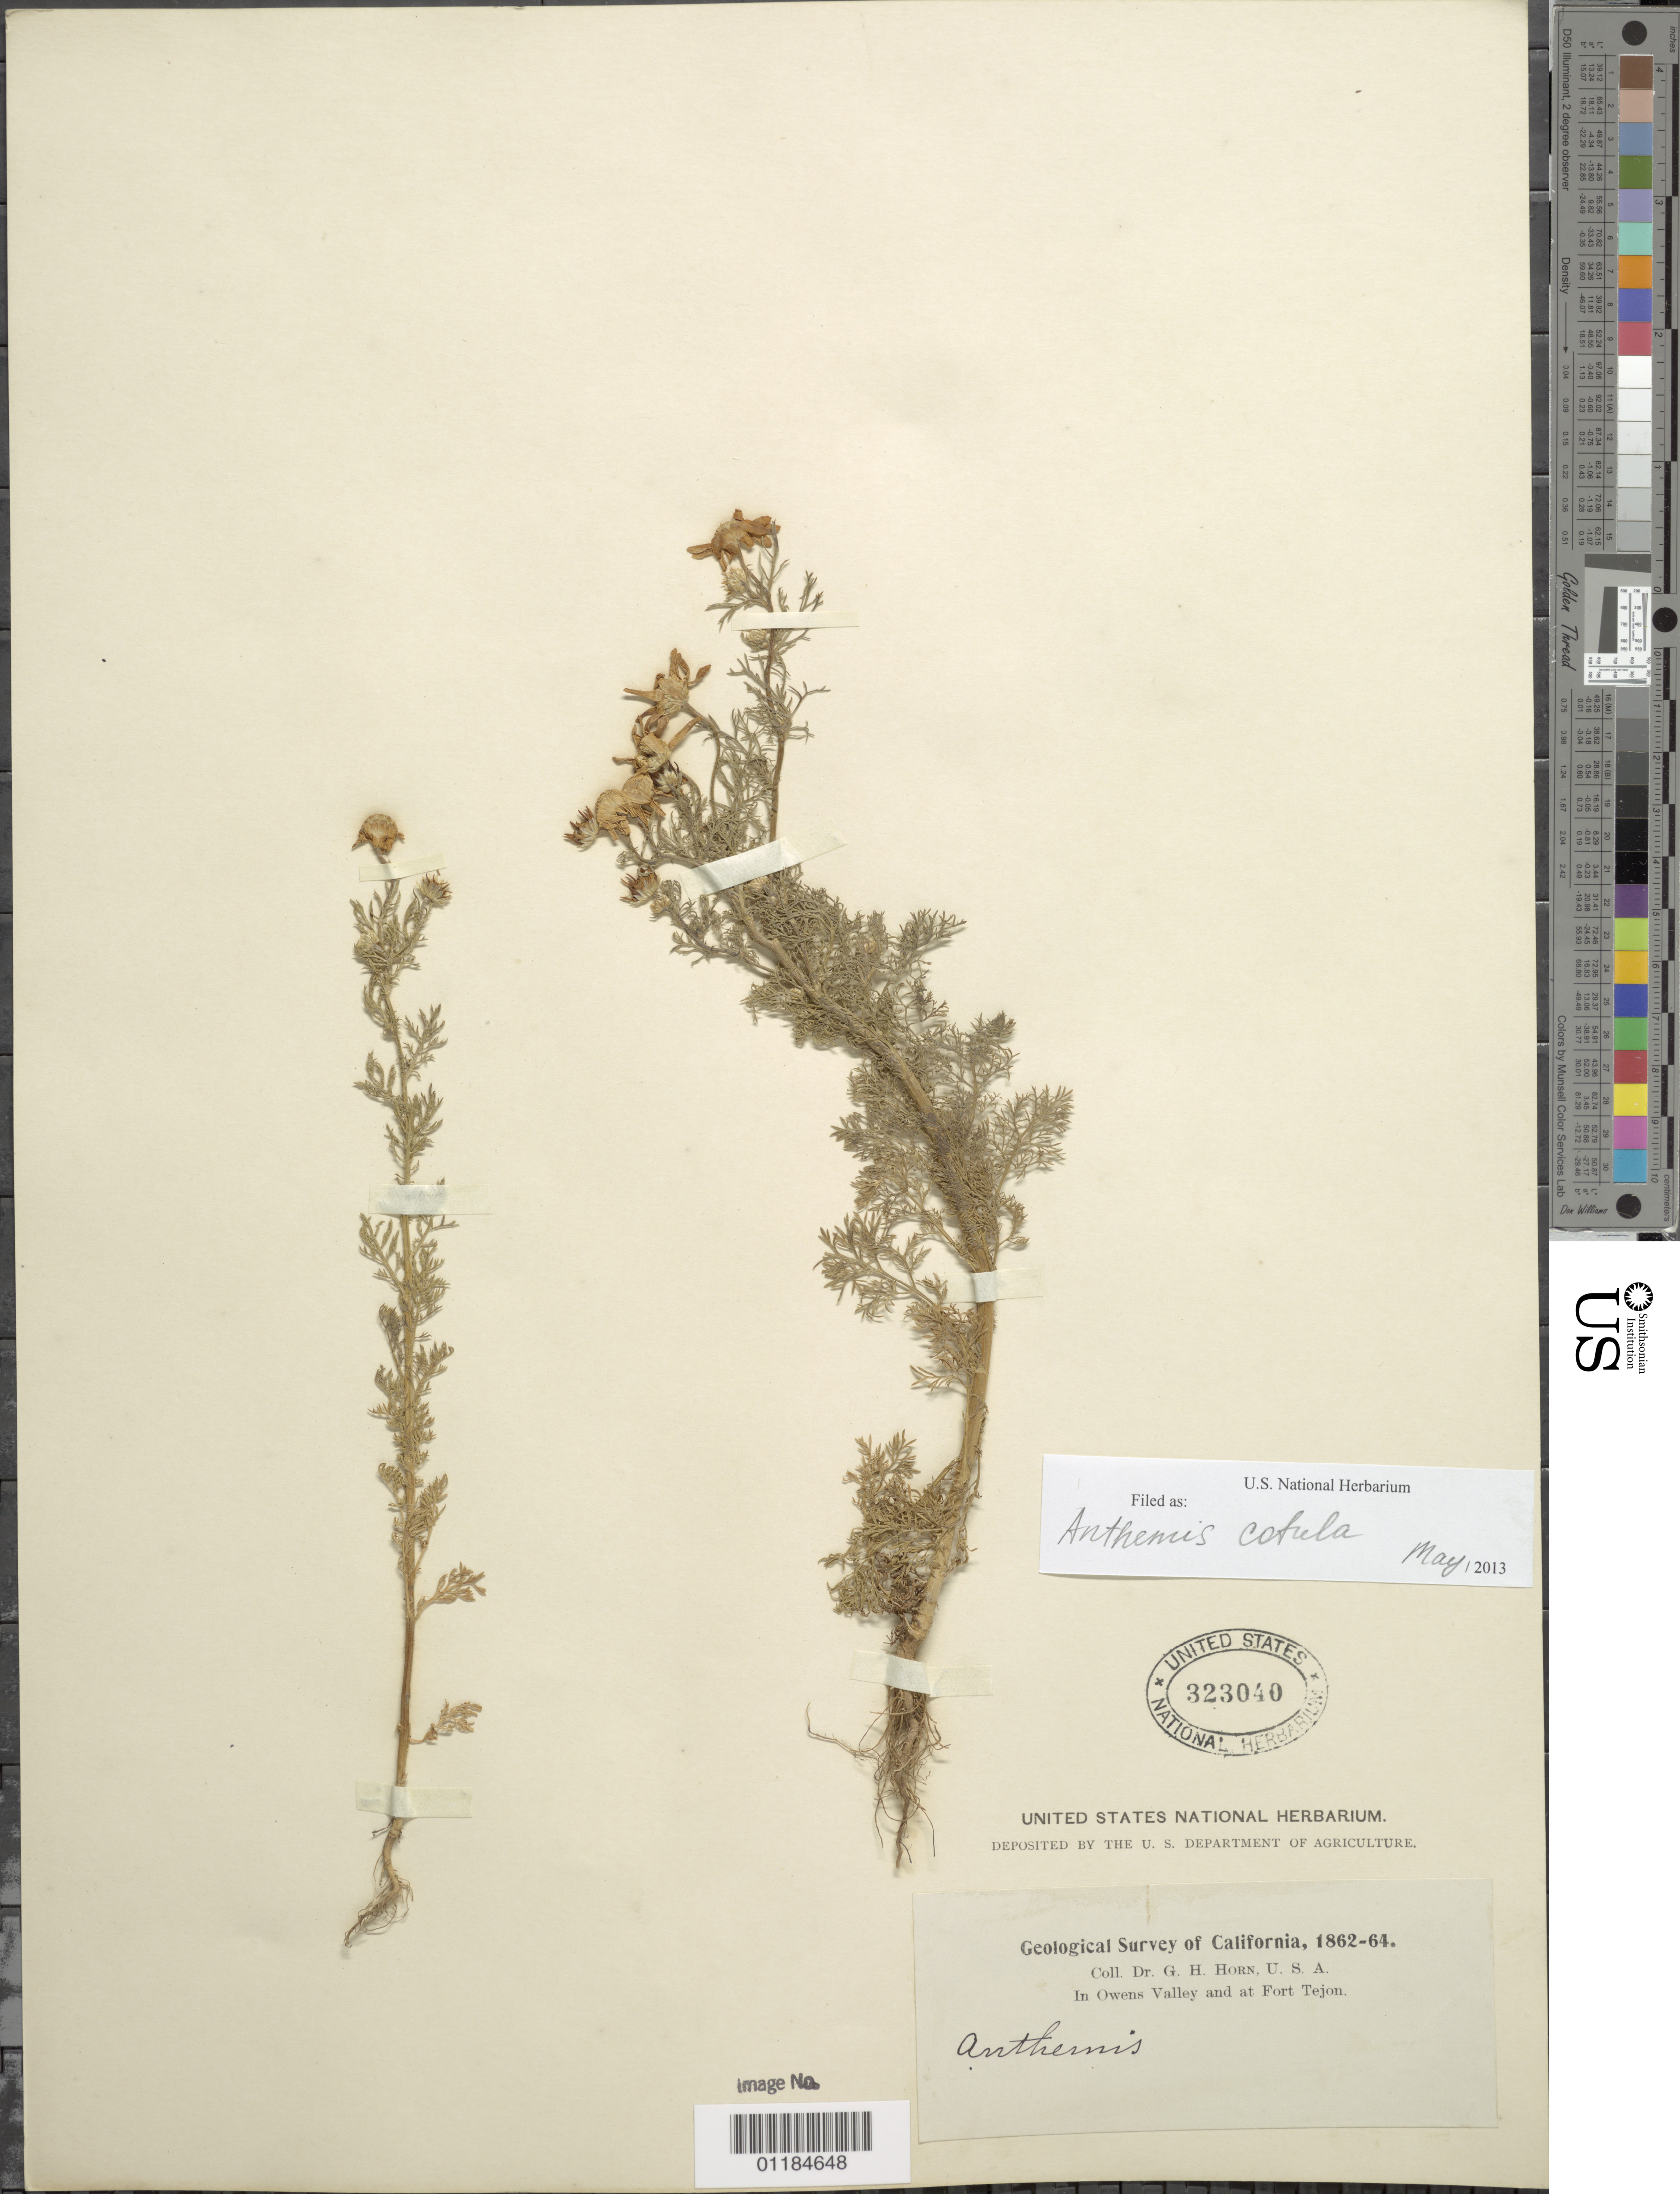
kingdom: Plantae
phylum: Tracheophyta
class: Magnoliopsida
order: Asterales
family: Asteraceae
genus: Anthemis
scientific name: Anthemis cotula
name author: L.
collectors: G. Horn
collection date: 1862/1864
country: United States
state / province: California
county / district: Kern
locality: In Owens Valley and at fort Tejon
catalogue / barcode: US 323040